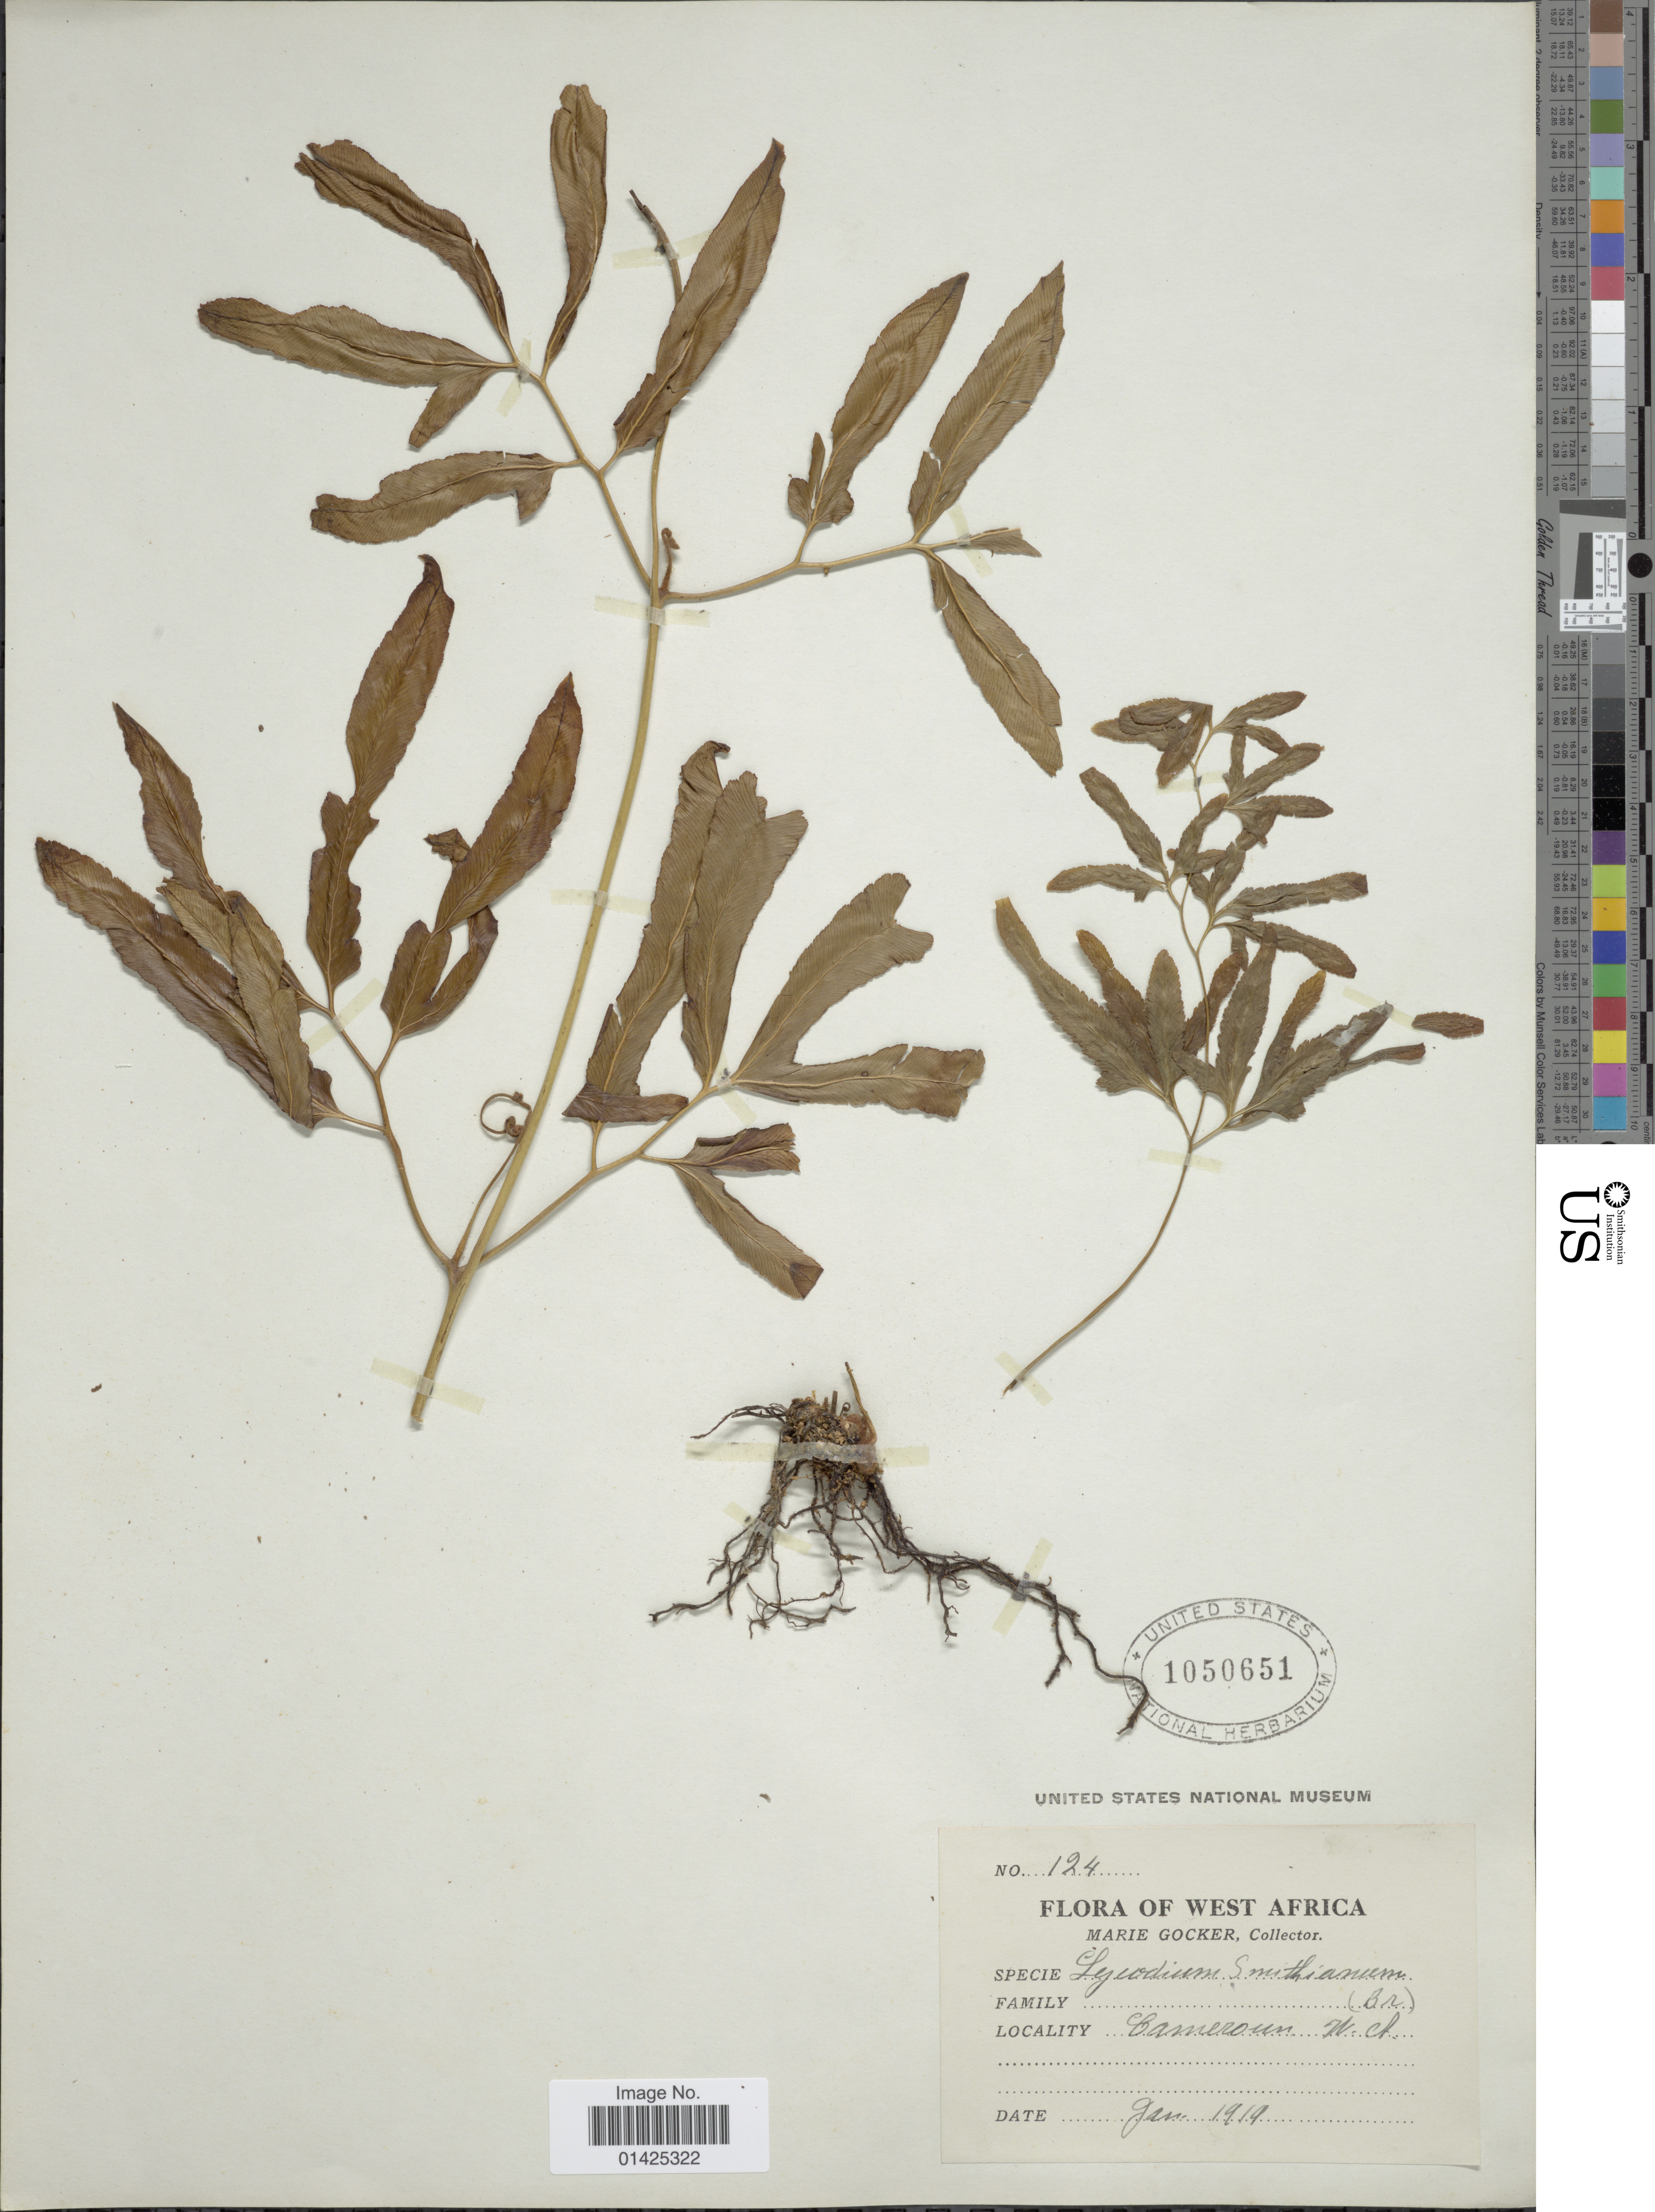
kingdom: Plantae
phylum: Tracheophyta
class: Polypodiopsida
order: Schizaeales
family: Lygodiaceae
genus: Lygodium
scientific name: Lygodium smithianum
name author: C. Presl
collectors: M. Gocker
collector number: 124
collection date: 1919-01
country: Cameroon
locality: Flora of West Africa.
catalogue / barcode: US 1050651